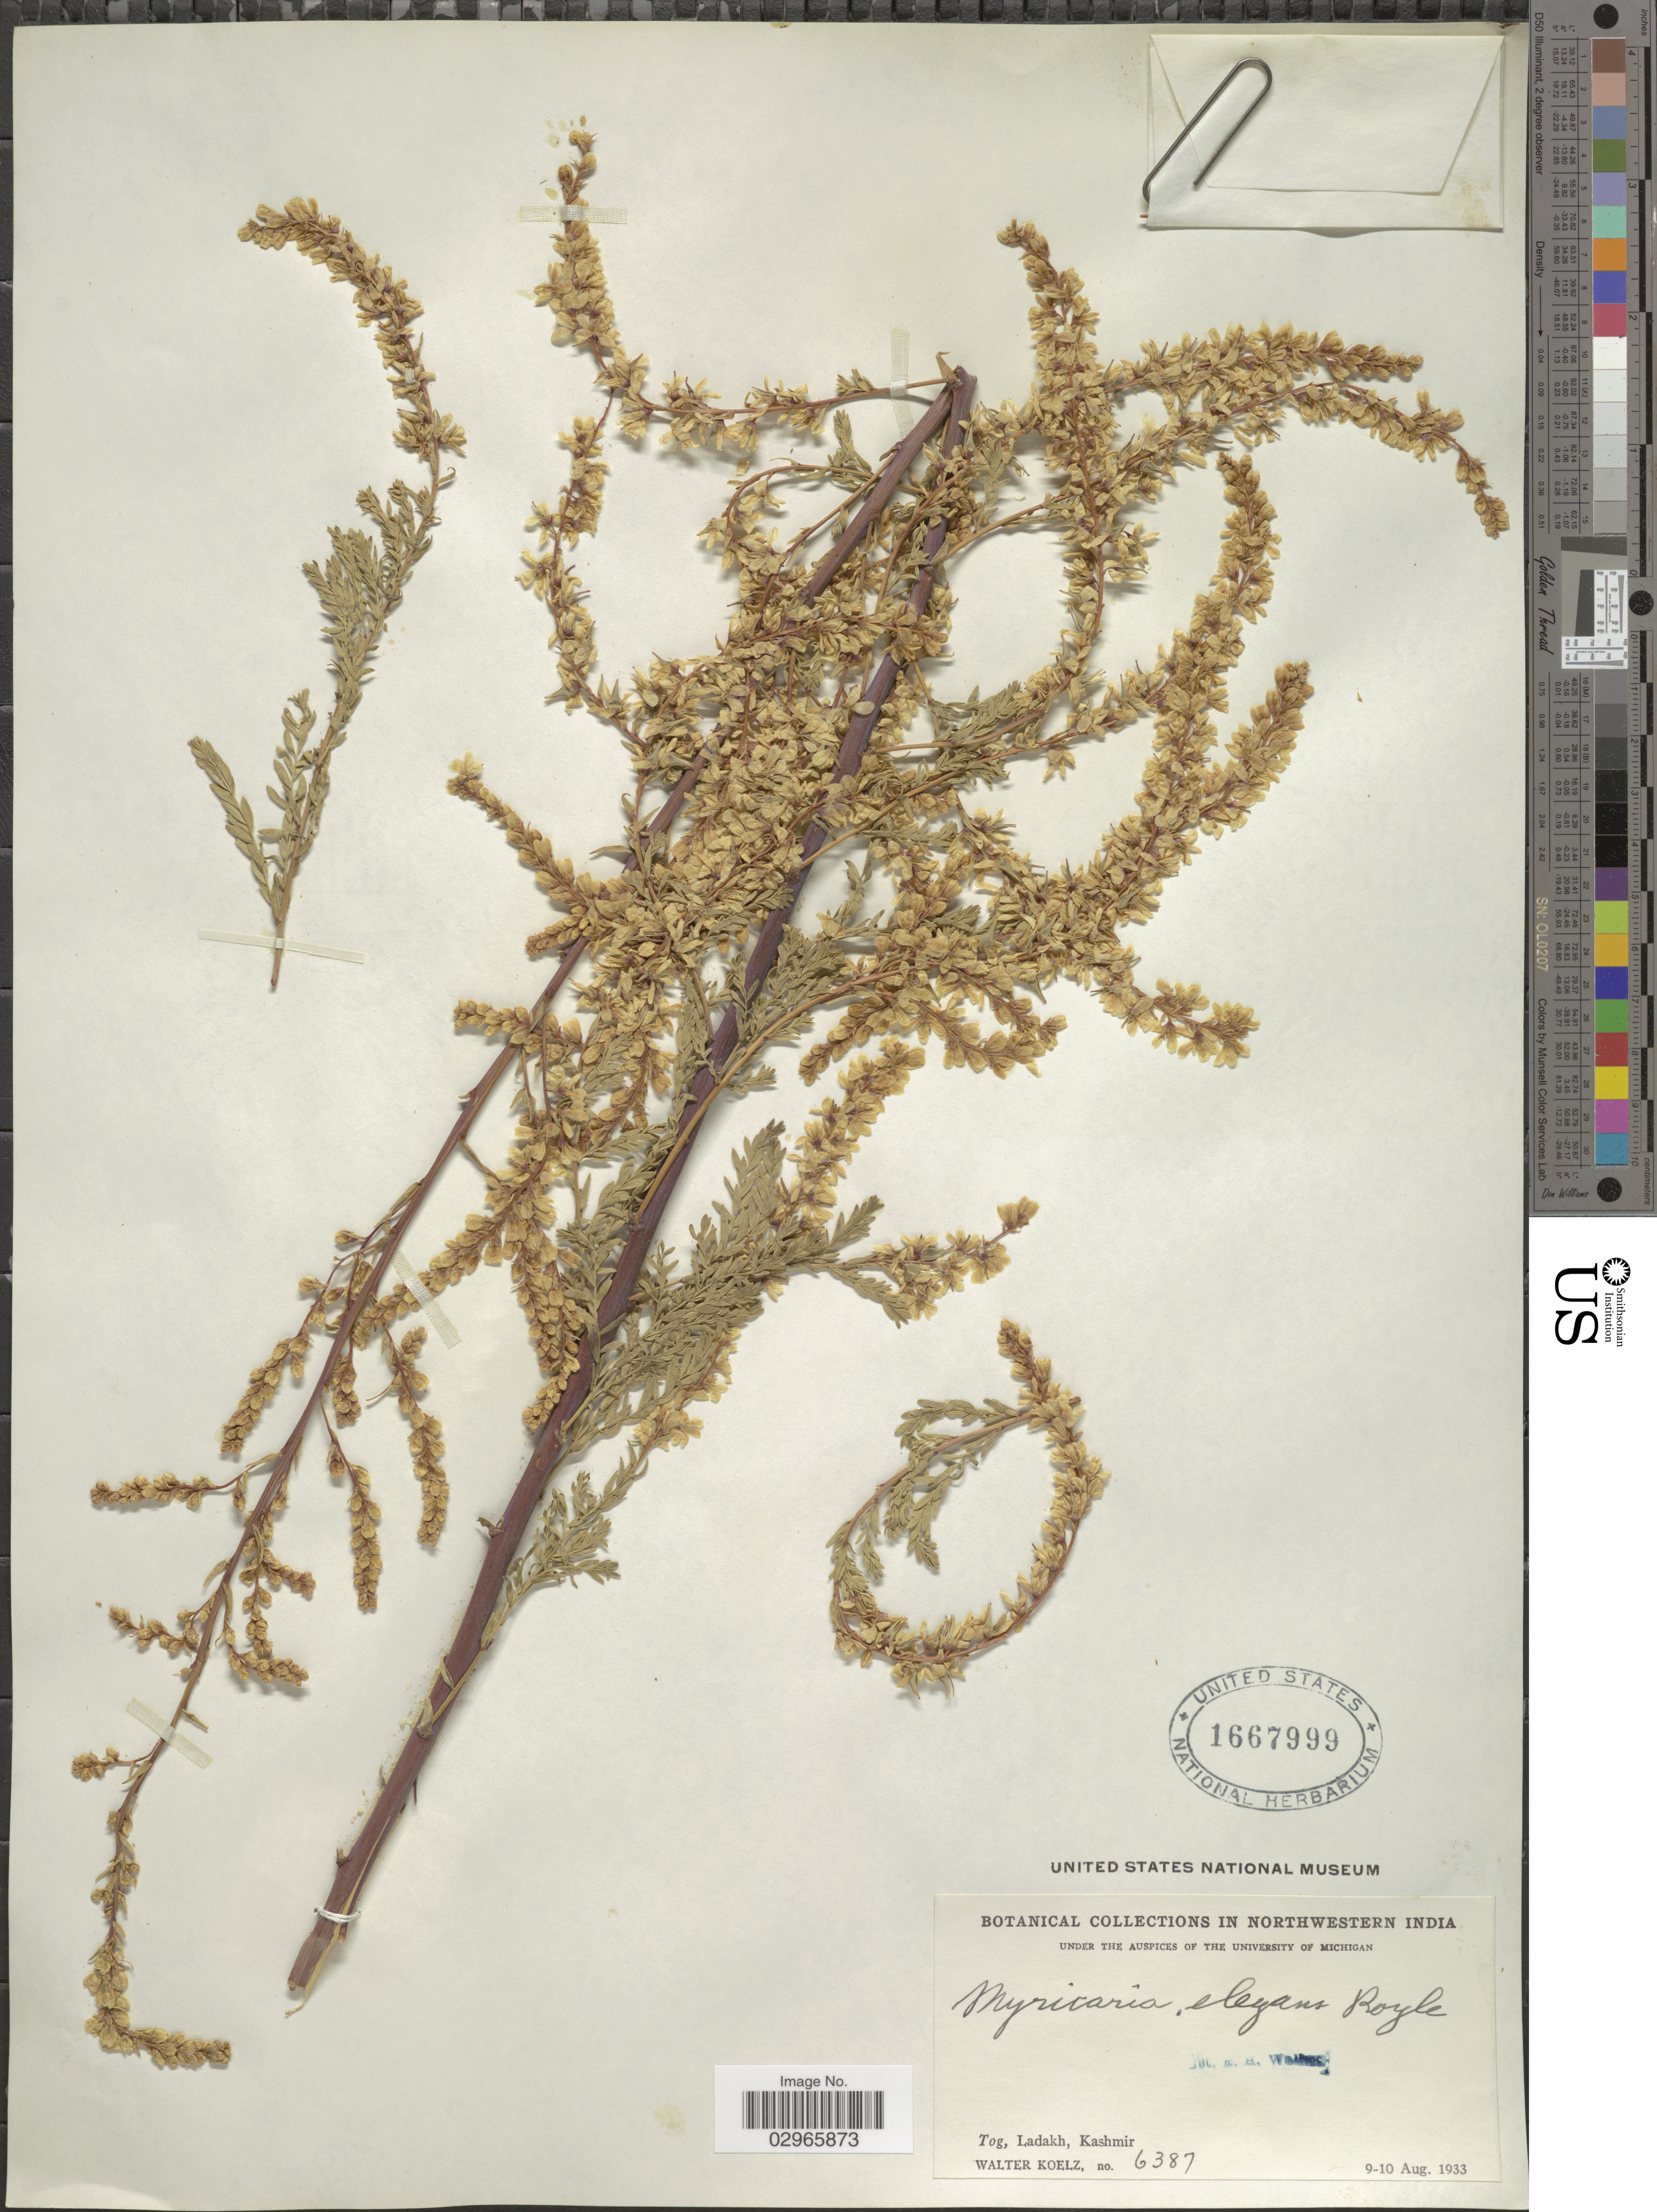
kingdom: Plantae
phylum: Tracheophyta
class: Magnoliopsida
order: Caryophyllales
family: Tamaricaceae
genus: Myrtama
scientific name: Myrtama elegans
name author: (Royle) Kinzik.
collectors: W. N. Koelz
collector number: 6387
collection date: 1933-08-09/1933-08-10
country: India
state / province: Jammu and Kashmir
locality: Northwestern India. Tog, Ladakh, Kashmir.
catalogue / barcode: US 1667999